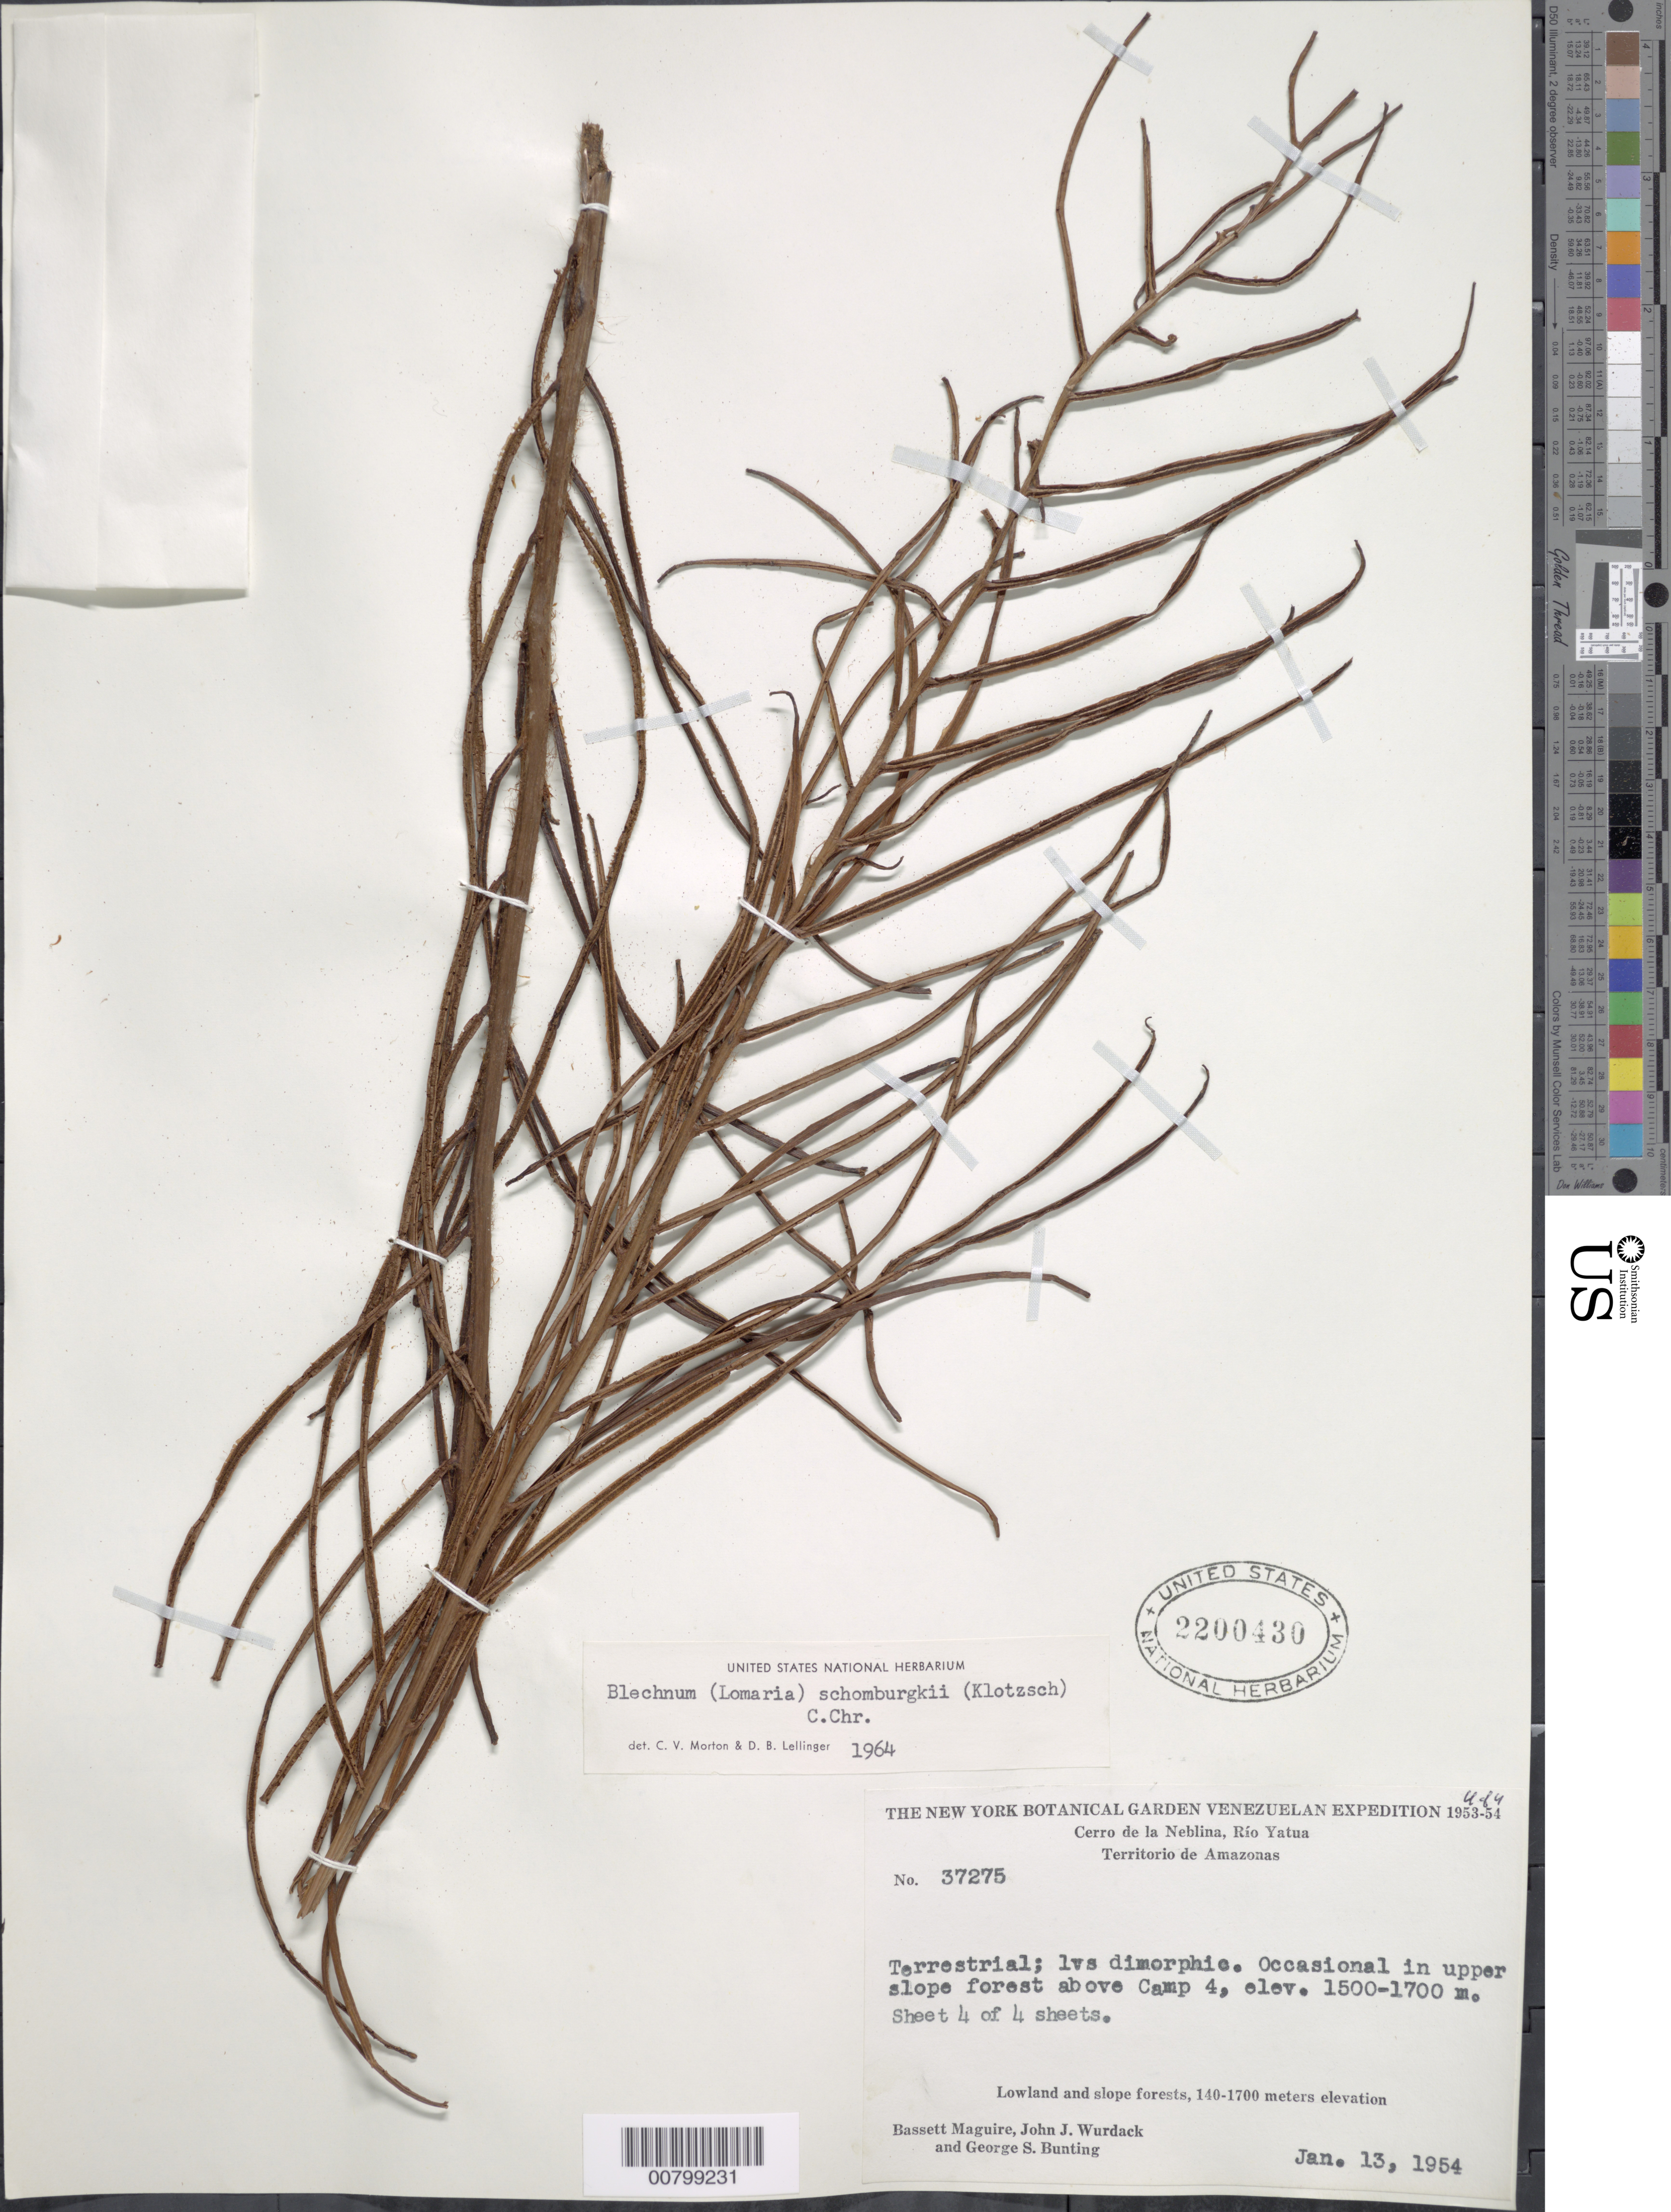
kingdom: Plantae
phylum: Tracheophyta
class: Polypodiopsida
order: Polypodiales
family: Blechnaceae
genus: Blechnum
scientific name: Blechnum schomburgkii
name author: (Klotzsch) C. Chr.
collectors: B. Maguire, J. J. Wurdack & G. S. Bunting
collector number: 37275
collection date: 1954-01-13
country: Venezuela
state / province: Amazonas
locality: Cerro de la Neblina, Occasional in upper slope forest above Camp 4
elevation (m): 1500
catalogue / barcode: US 2200430